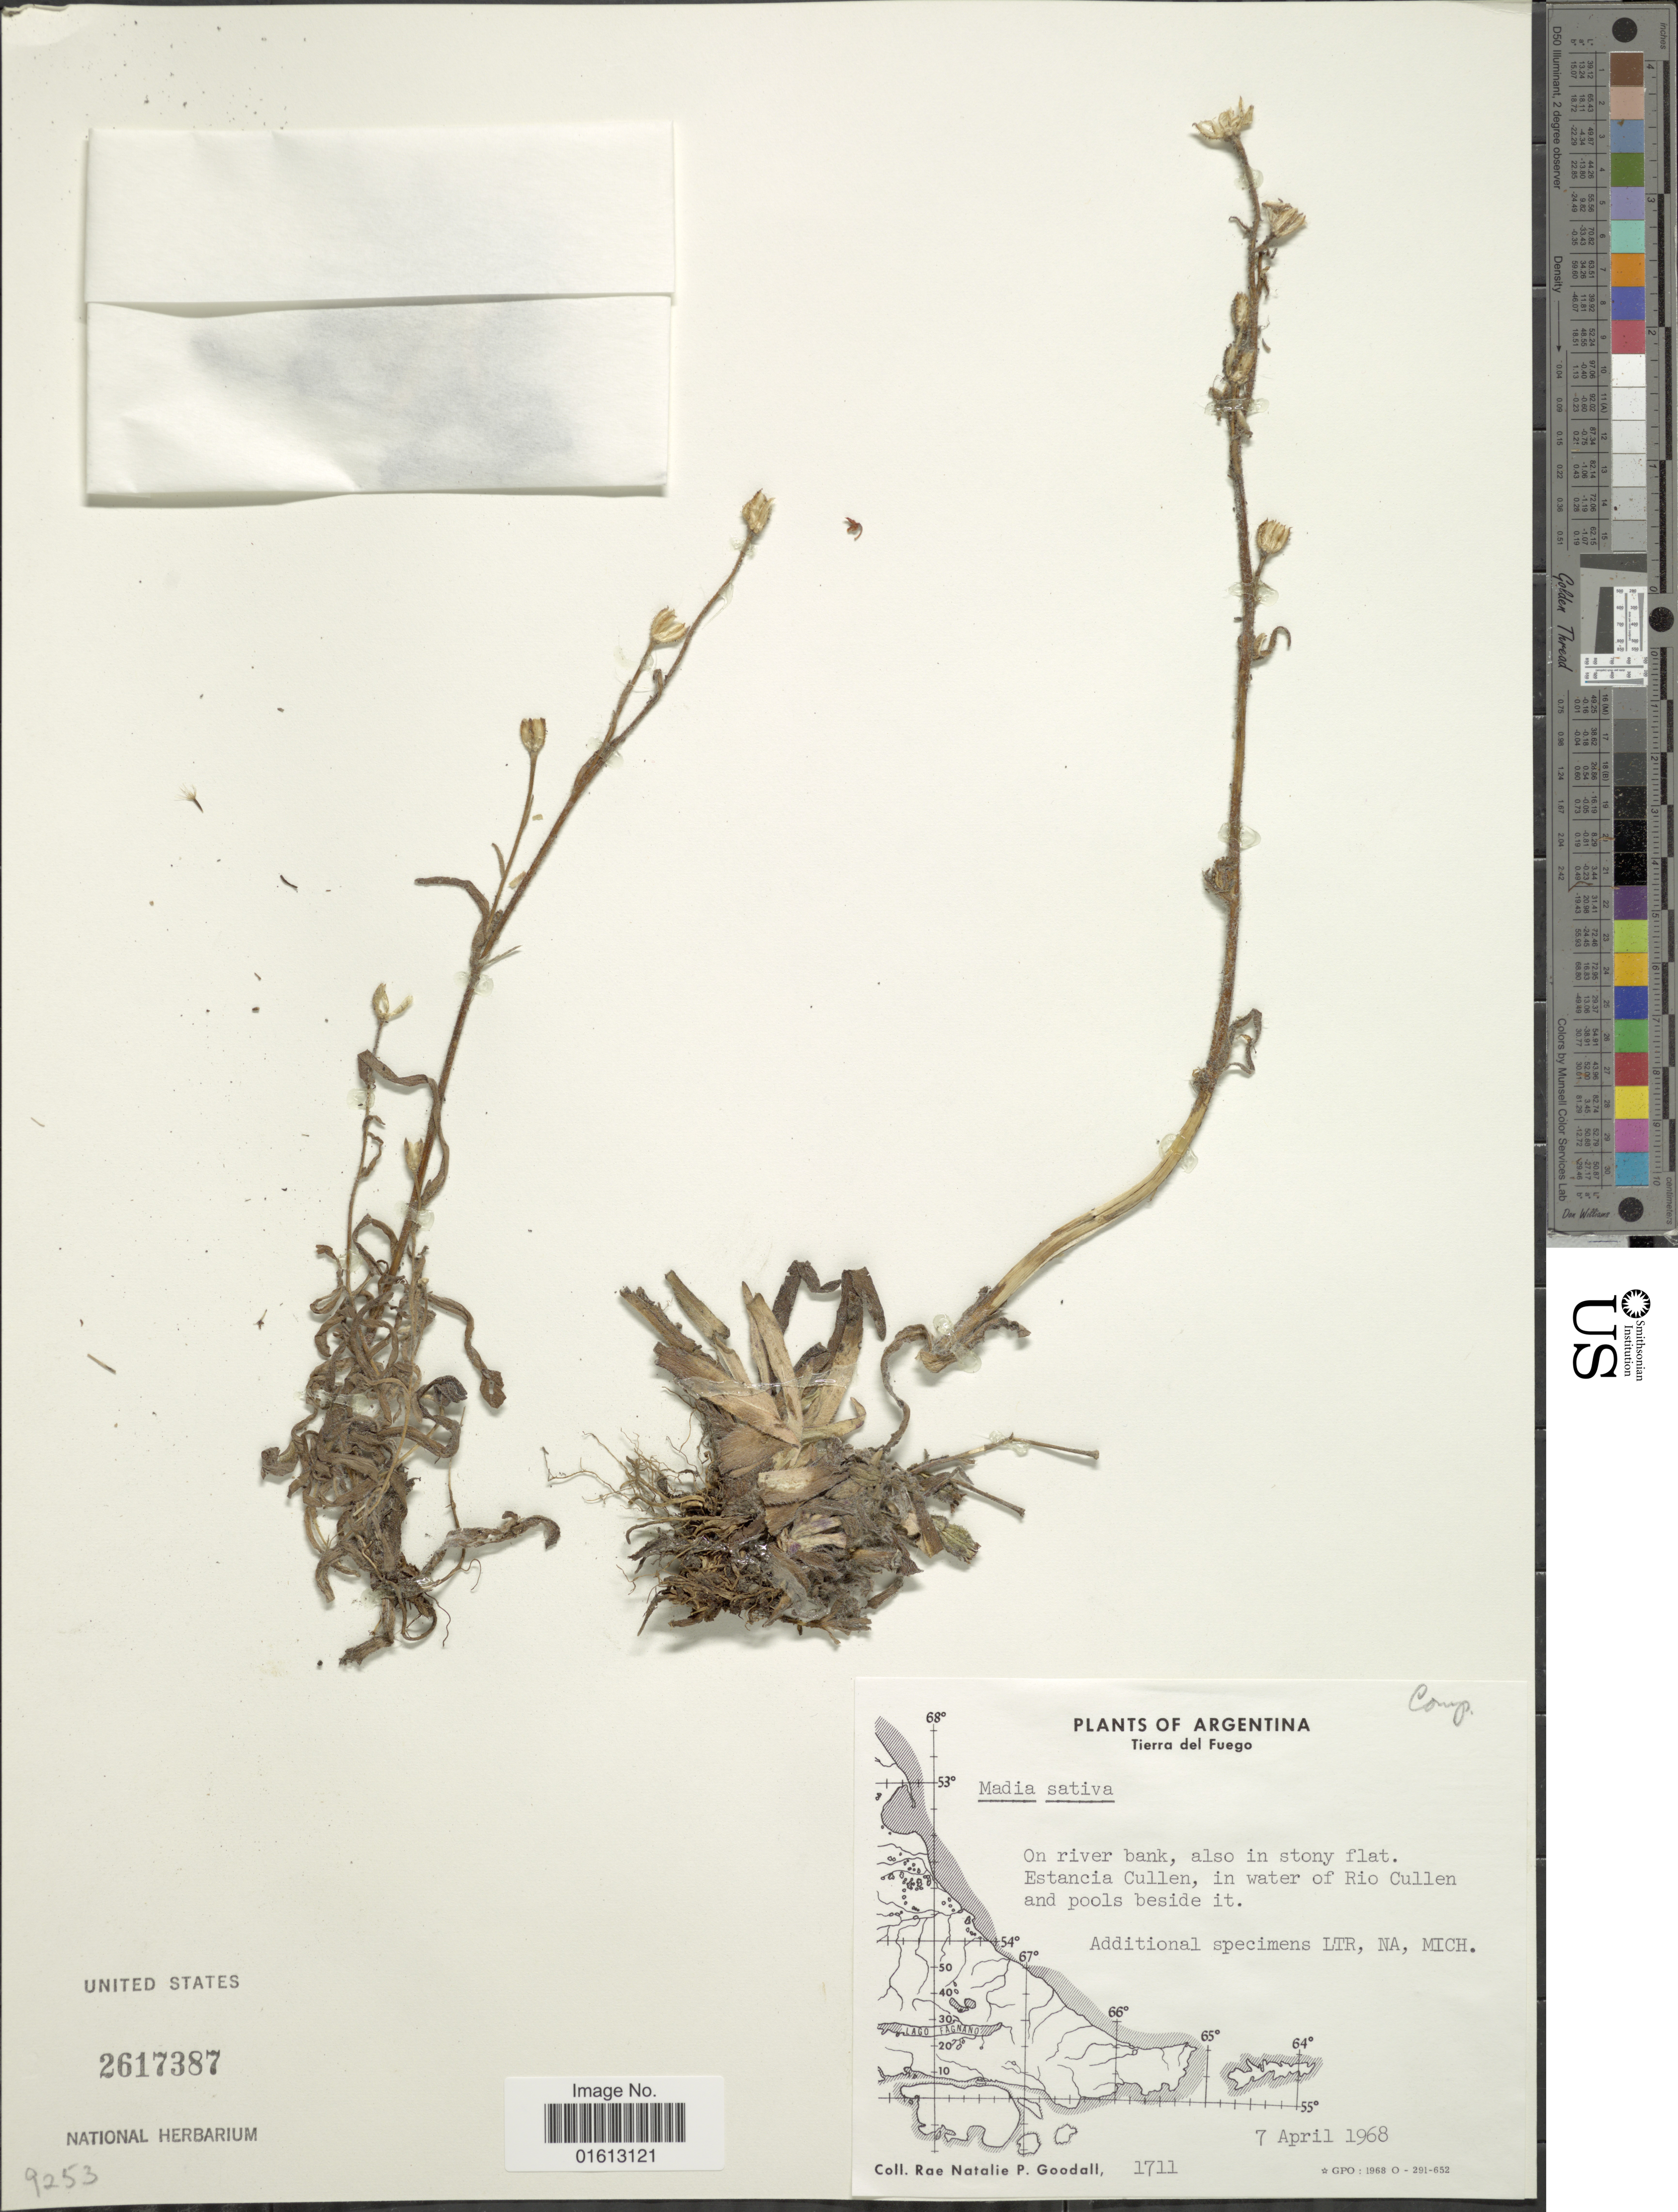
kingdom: Plantae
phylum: Tracheophyta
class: Magnoliopsida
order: Asterales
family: Asteraceae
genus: Madia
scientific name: Madia sativa subsp. sativa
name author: Molina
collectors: R. Goodall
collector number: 1711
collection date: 1968-04-07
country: Argentina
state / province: Tierra del Fuego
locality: Argentina, Tierra del Fuego, on river bank, also in stony flat. Estancia Cullen, in water of Rio Cullen and pools beside it.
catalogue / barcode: US 2617387